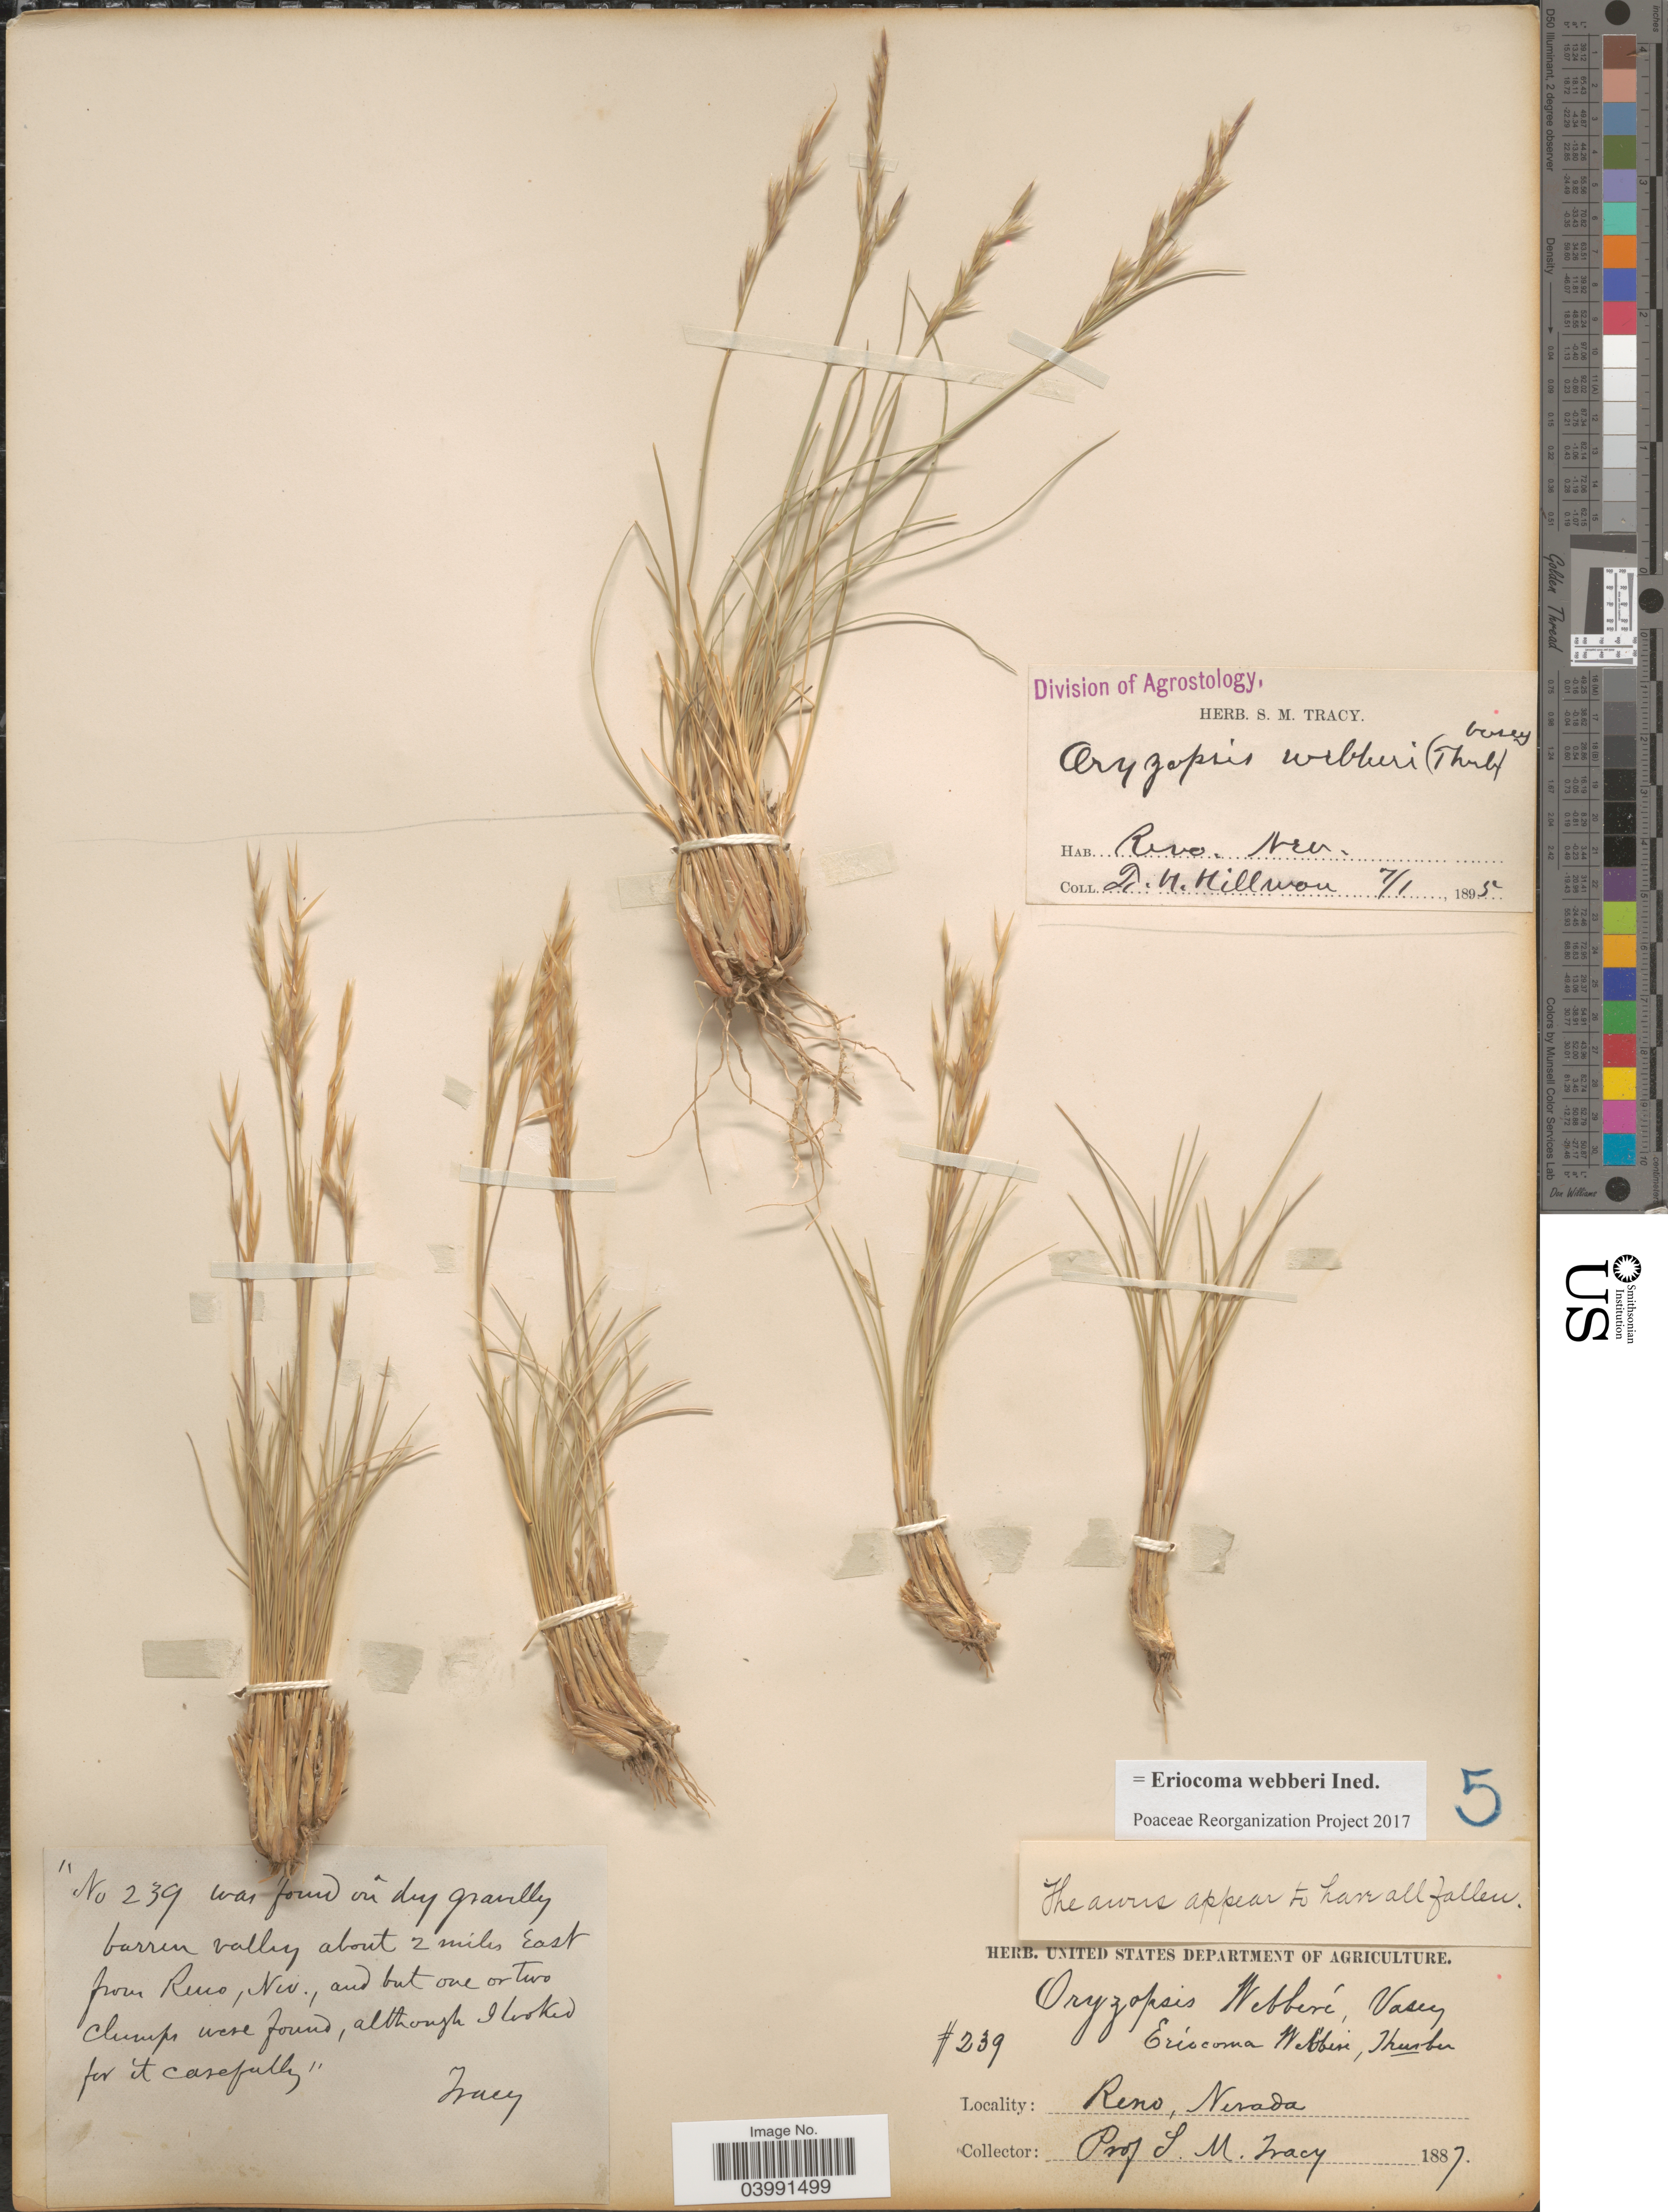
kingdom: Plantae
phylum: Tracheophyta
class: Liliopsida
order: Poales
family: Poaceae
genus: Eriocoma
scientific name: Eriocoma webberi ined.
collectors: F. Hillman & S. M. Tracy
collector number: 239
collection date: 1887/1895-07-01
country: United States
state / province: Nevada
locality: About 2 miles East from Reno.